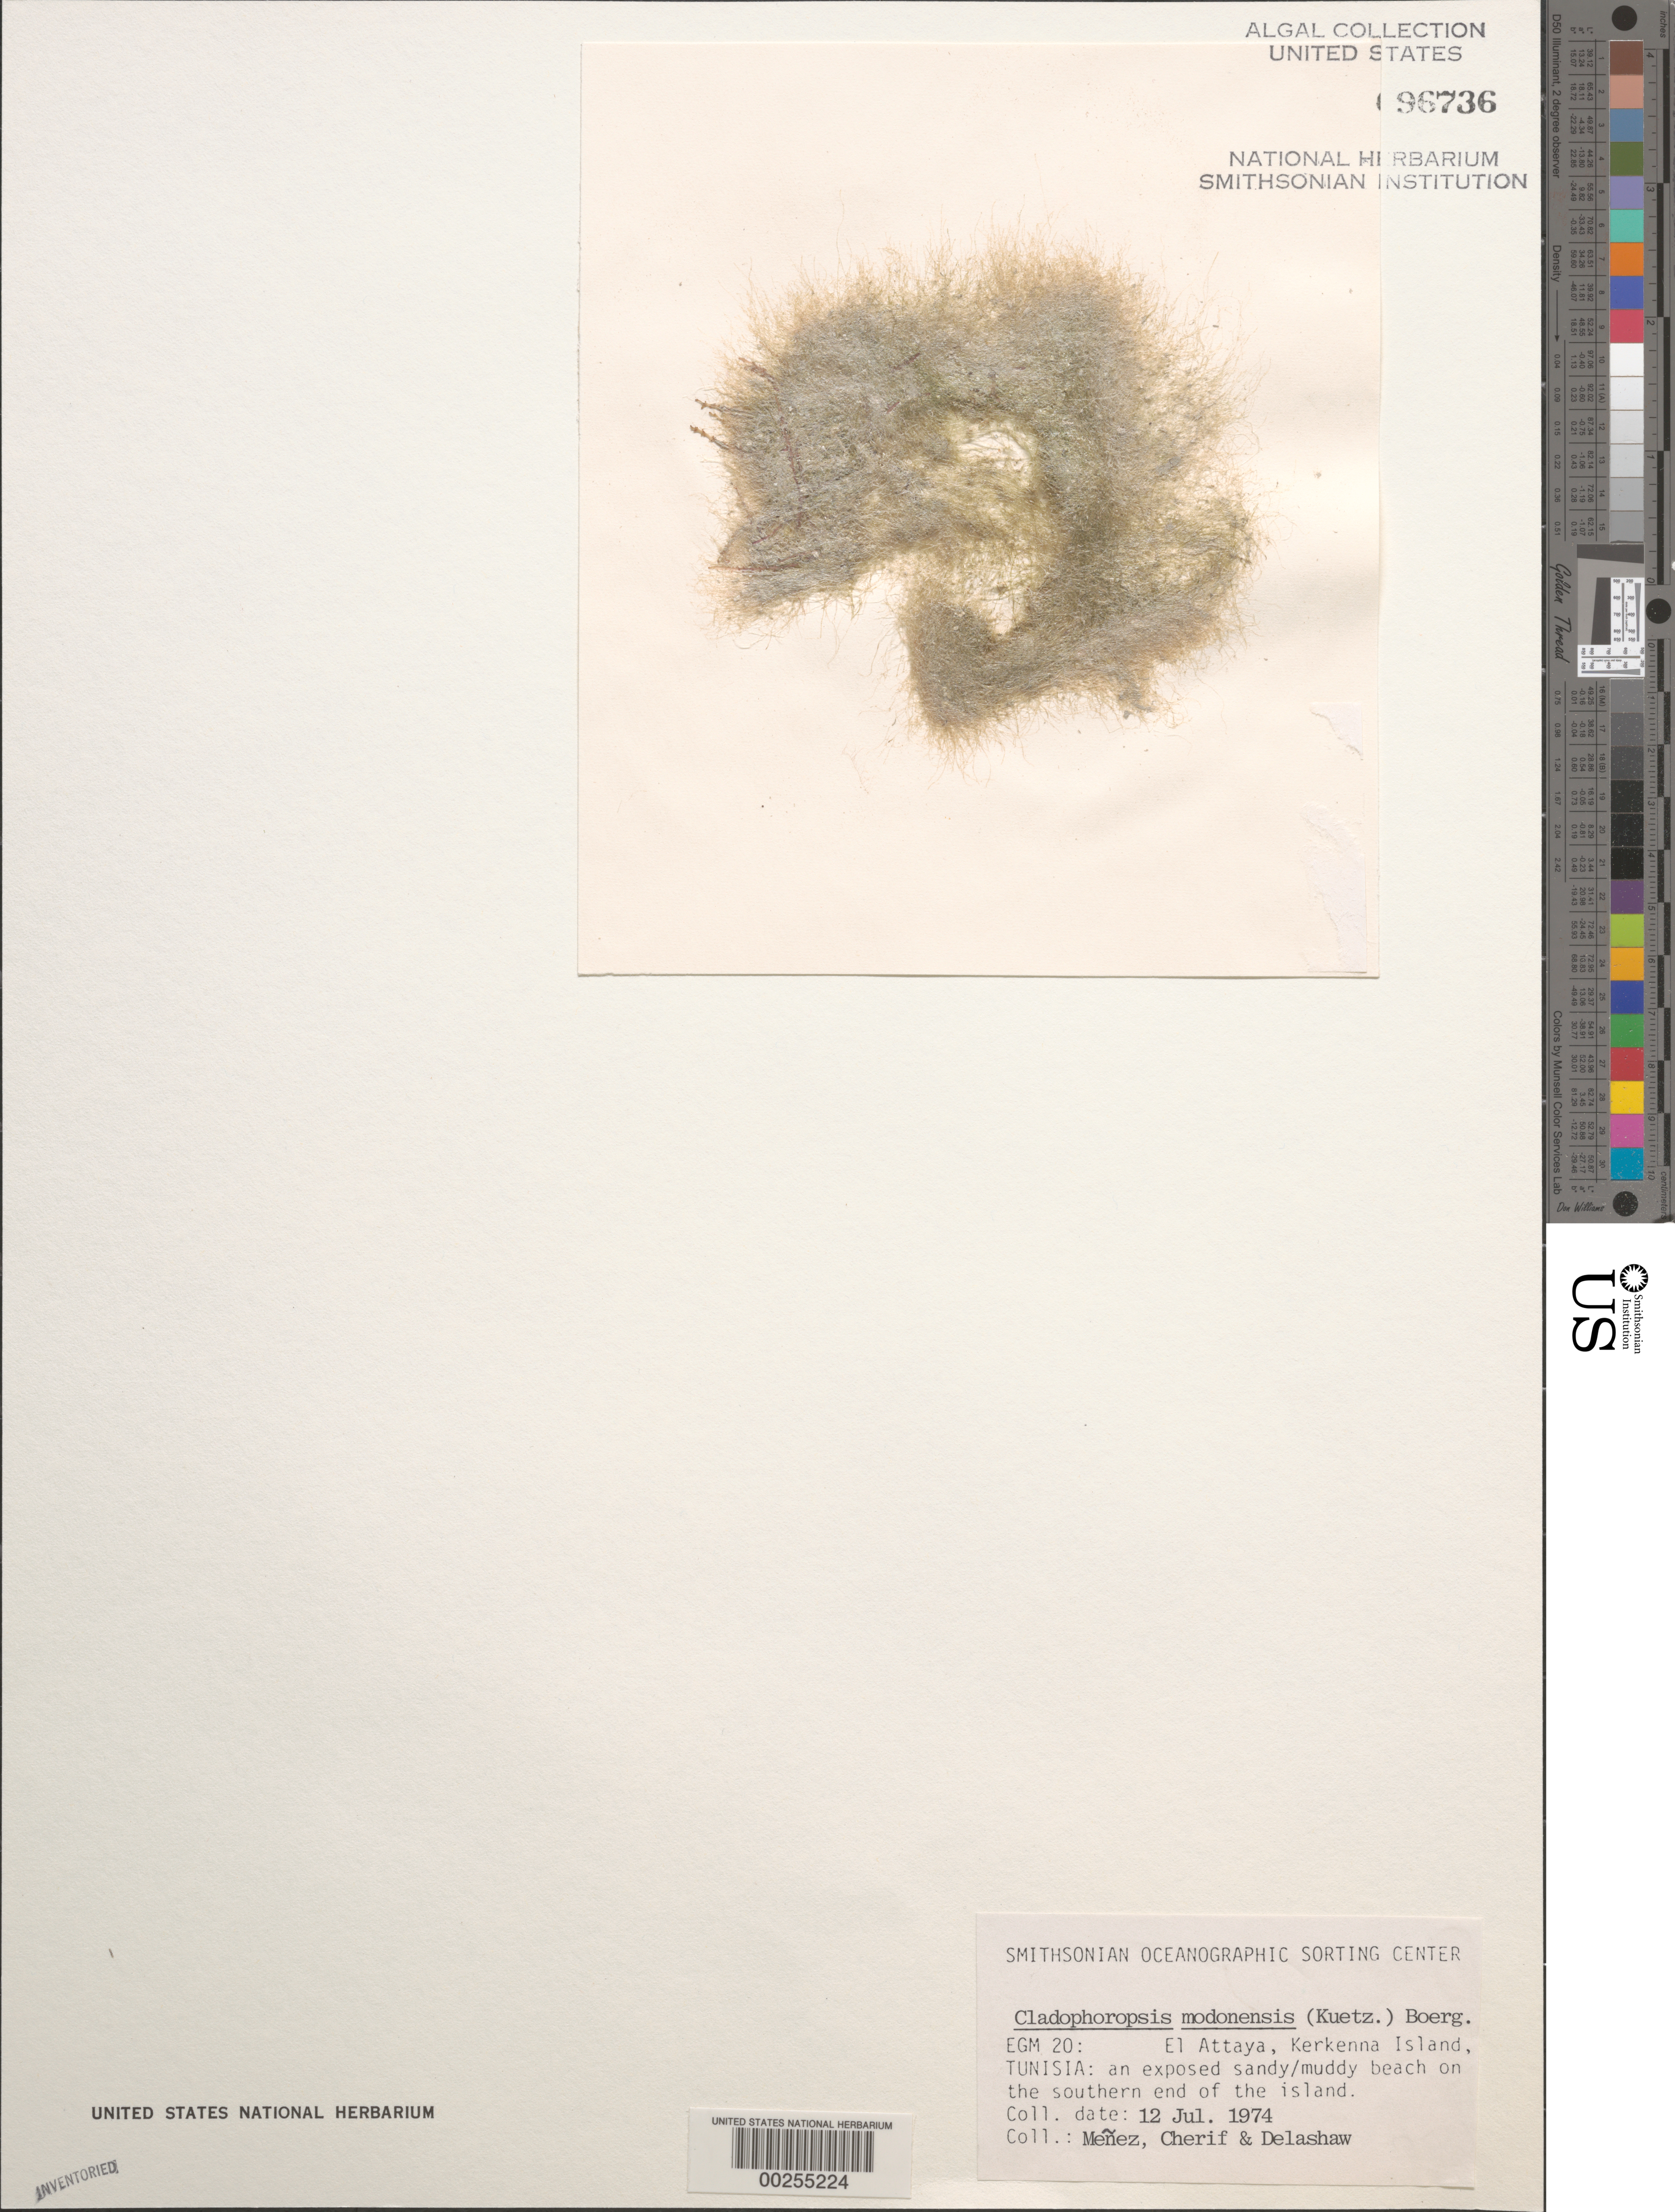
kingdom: Plantae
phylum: Chlorophyta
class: Ulvophyceae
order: Siphonocladales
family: Boodleaceae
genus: Cladophoropsis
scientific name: Cladophoropsis membranacea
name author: (Hofman-Bang) Børgesen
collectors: Meñez, -. Cherif & -. Delashaw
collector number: EGM 20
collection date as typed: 12 Jul 1974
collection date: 1974-07-12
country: Tunisia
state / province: Sfax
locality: El attaya, kerkenna island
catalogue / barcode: US 96736